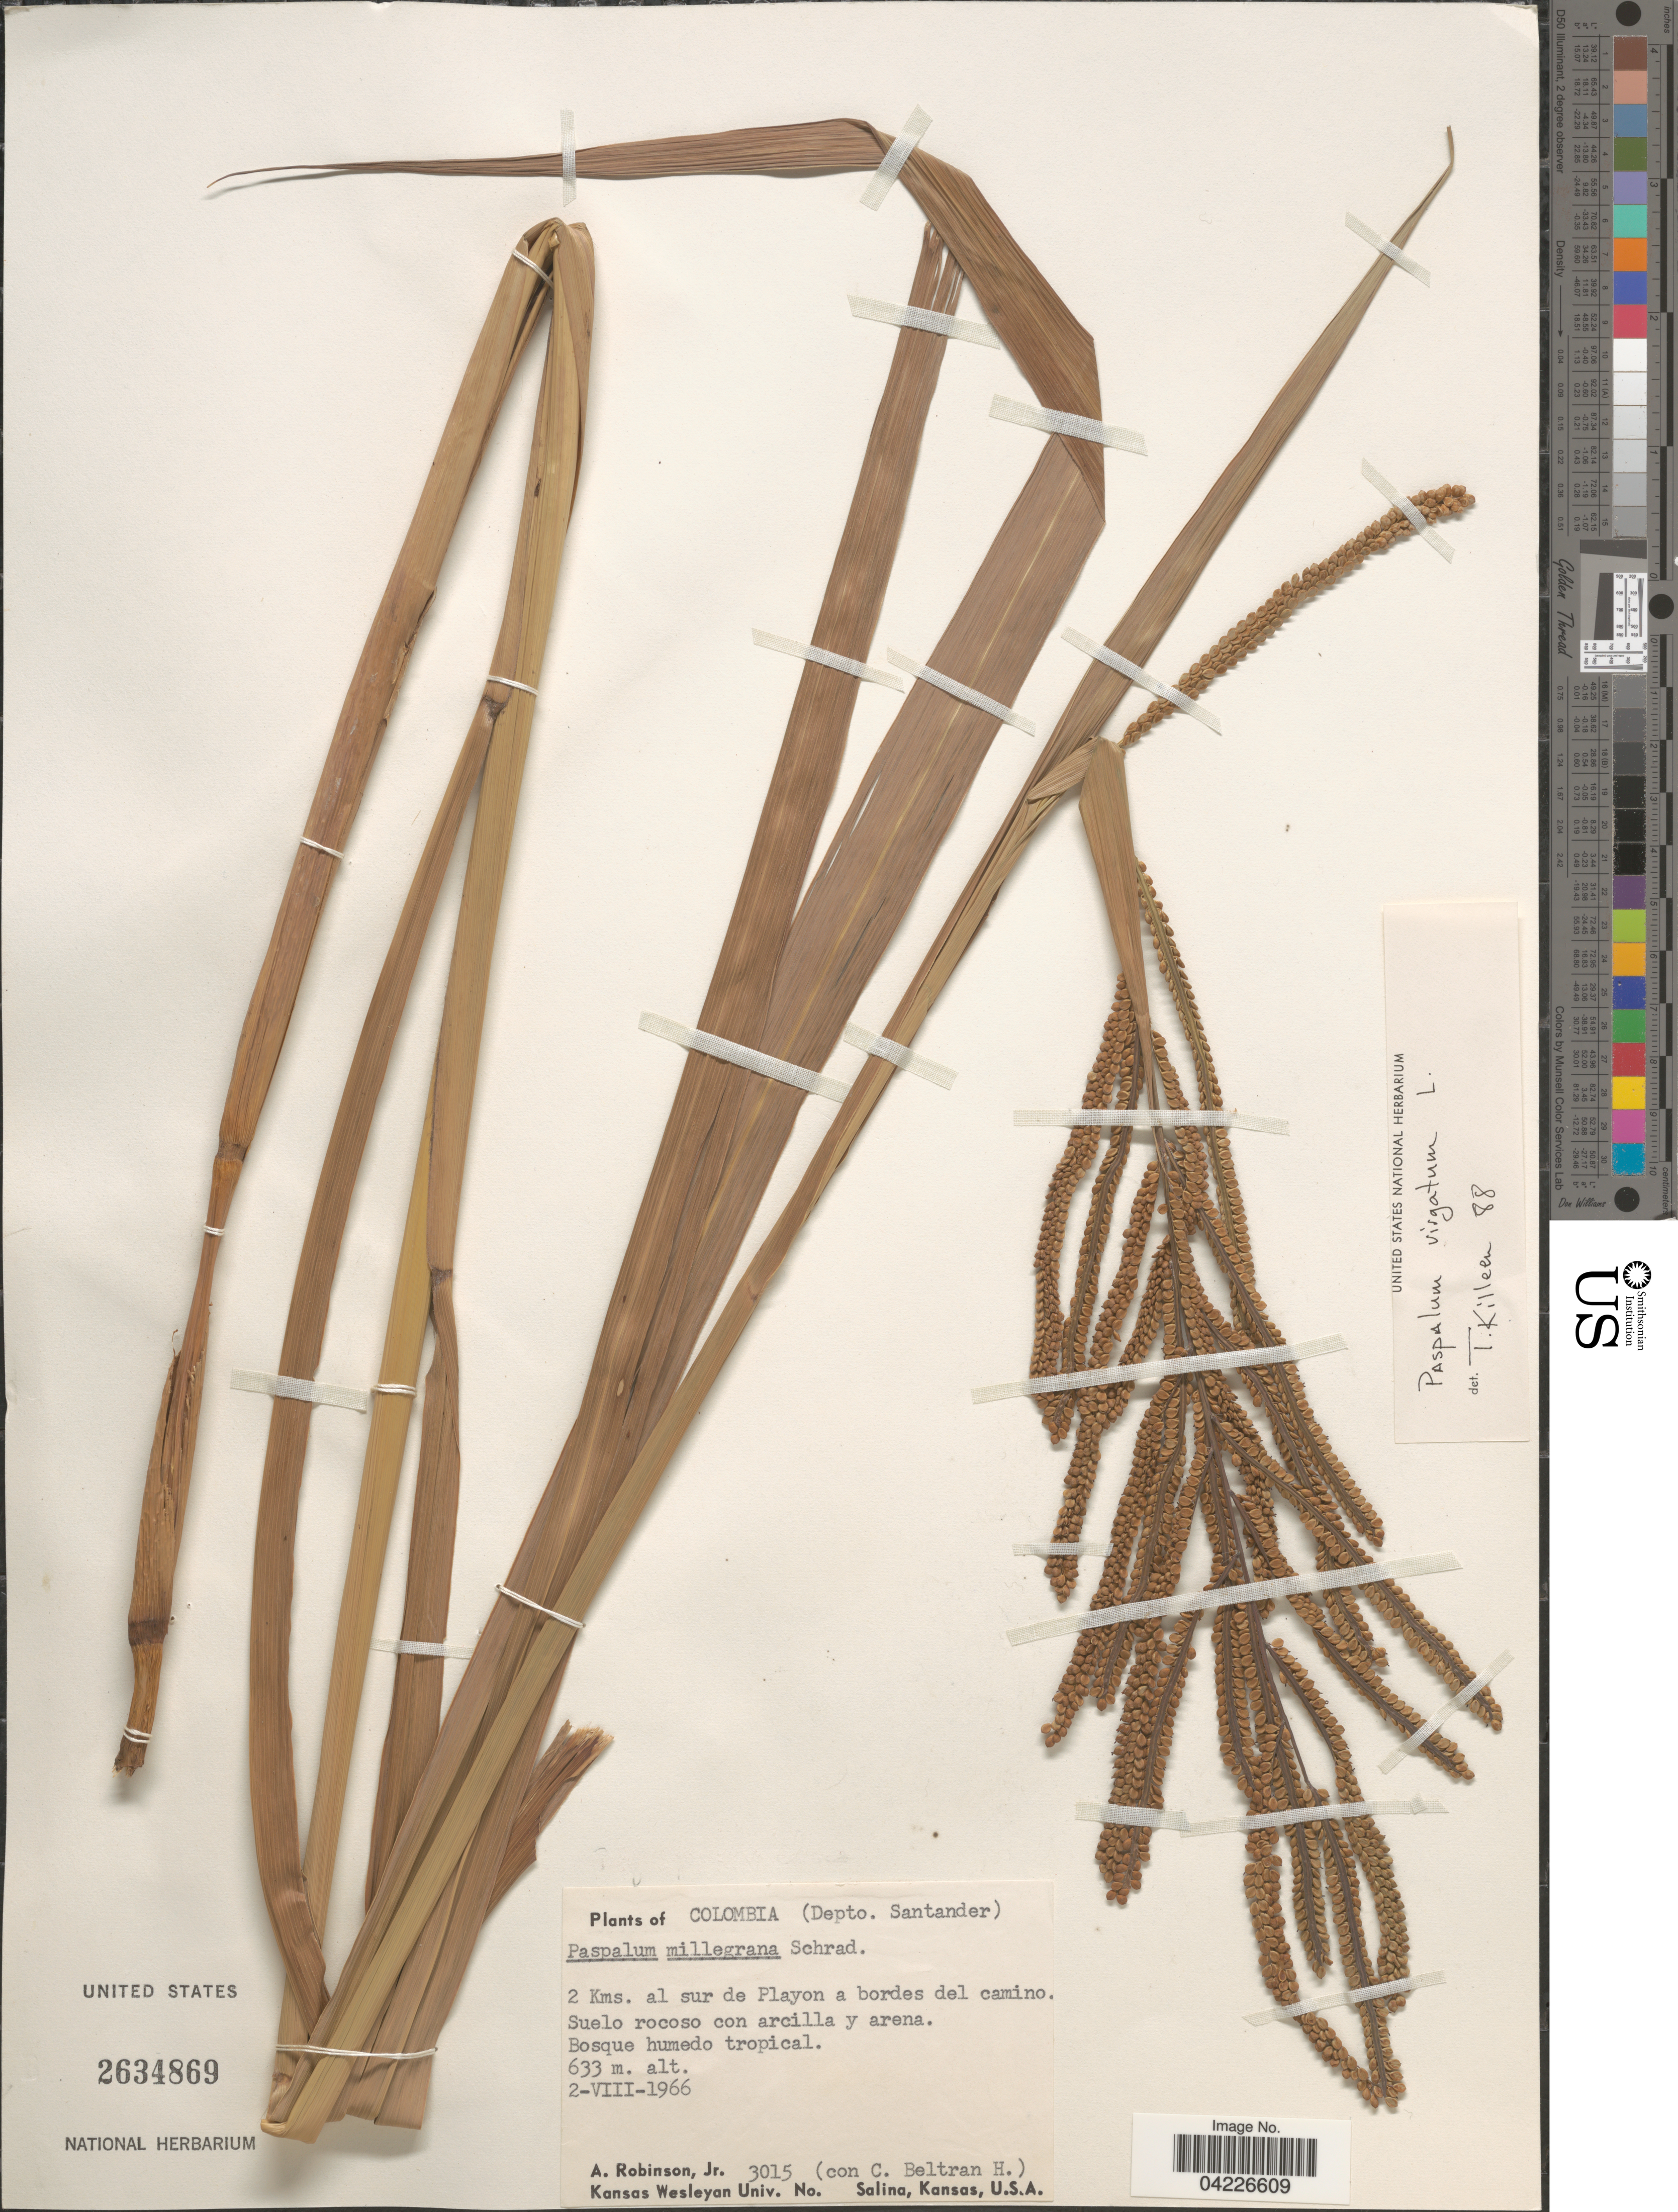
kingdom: Plantae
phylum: Tracheophyta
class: Liliopsida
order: Poales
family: Poaceae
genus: Paspalum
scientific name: Paspalum virgatum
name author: L.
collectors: A. Robinson & C. Beltran H.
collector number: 3015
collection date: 1966-08-02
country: Colombia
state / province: Santander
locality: (Depto. Santander). 2 Kms. al sur de Playon a bordes del camino.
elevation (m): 633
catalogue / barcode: US 2634869